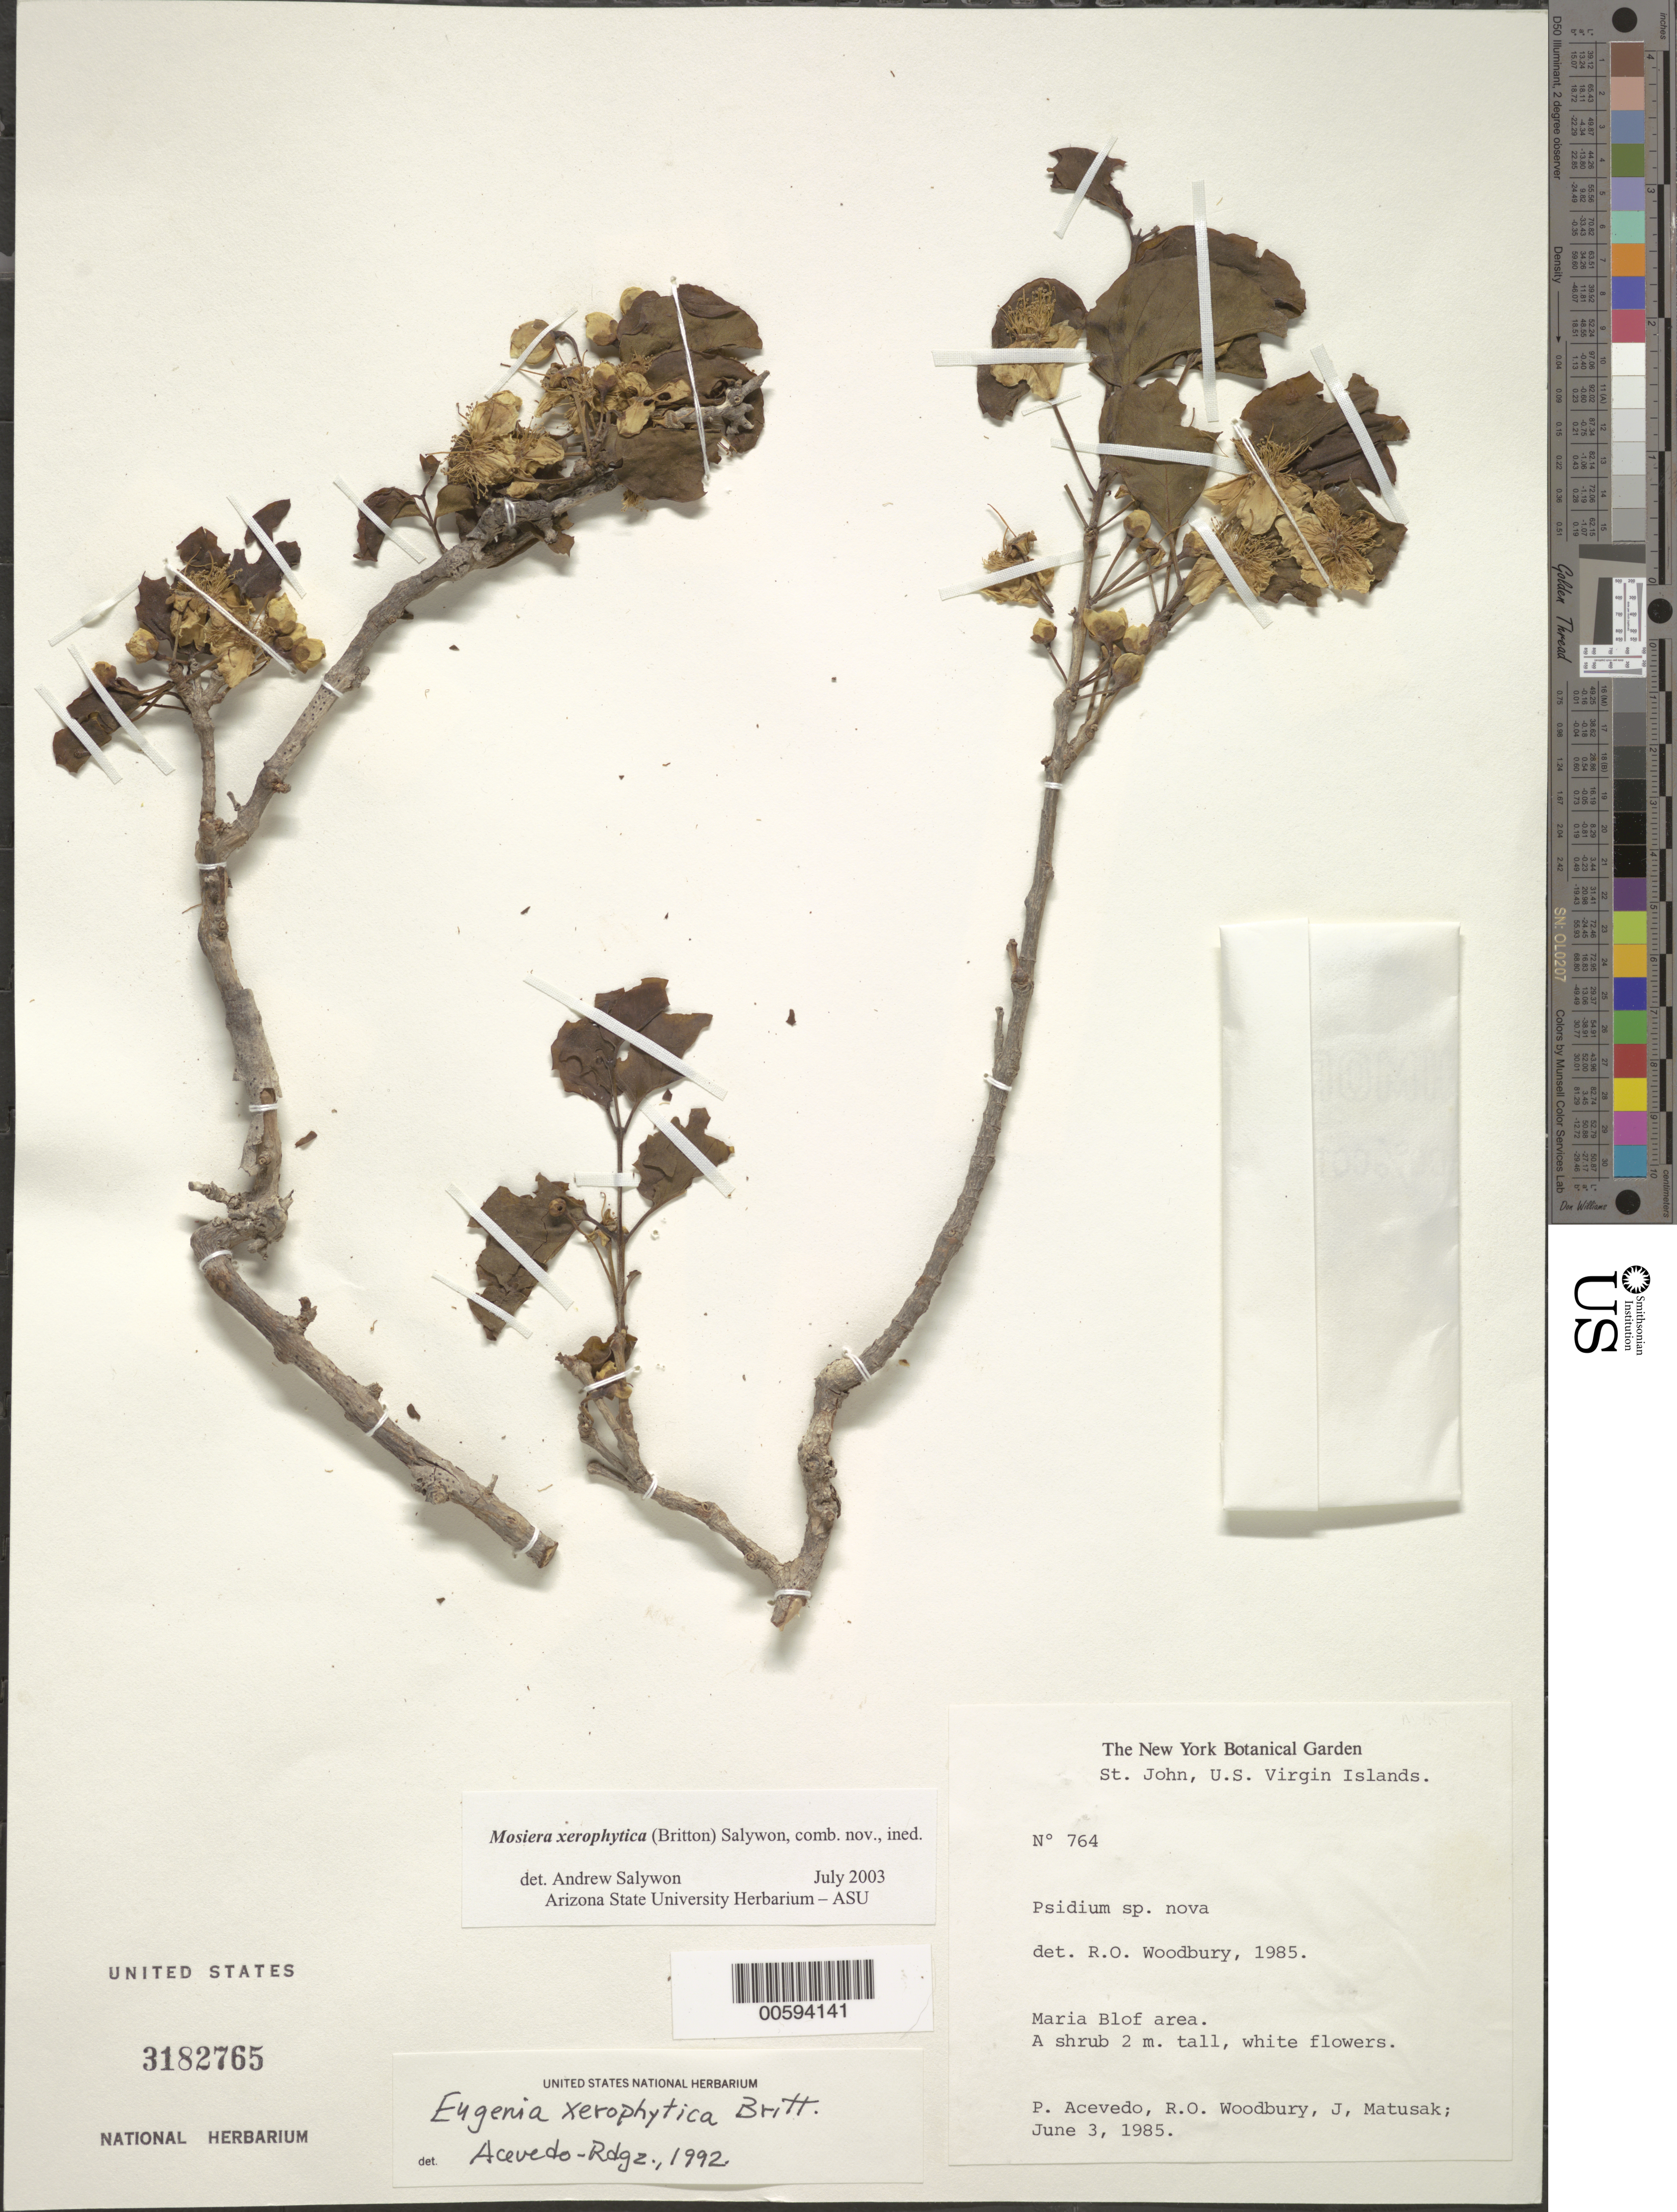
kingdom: Plantae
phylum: Tracheophyta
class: Magnoliopsida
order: Myrtales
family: Myrtaceae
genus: Mosiera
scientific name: Mosiera xerophytica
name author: (Britton) Salywon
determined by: Salywon, A. M., (ASU)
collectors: P. Acevedo-Rodr., R. O. Woodbury & J. Matuzak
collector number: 764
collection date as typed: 04 Jun 1985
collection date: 1985-06-04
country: U.S. Virgin Islands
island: St. John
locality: Cruz Bay Quarter; Maria Bluff on scrubby hillside.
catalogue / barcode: US 3182765